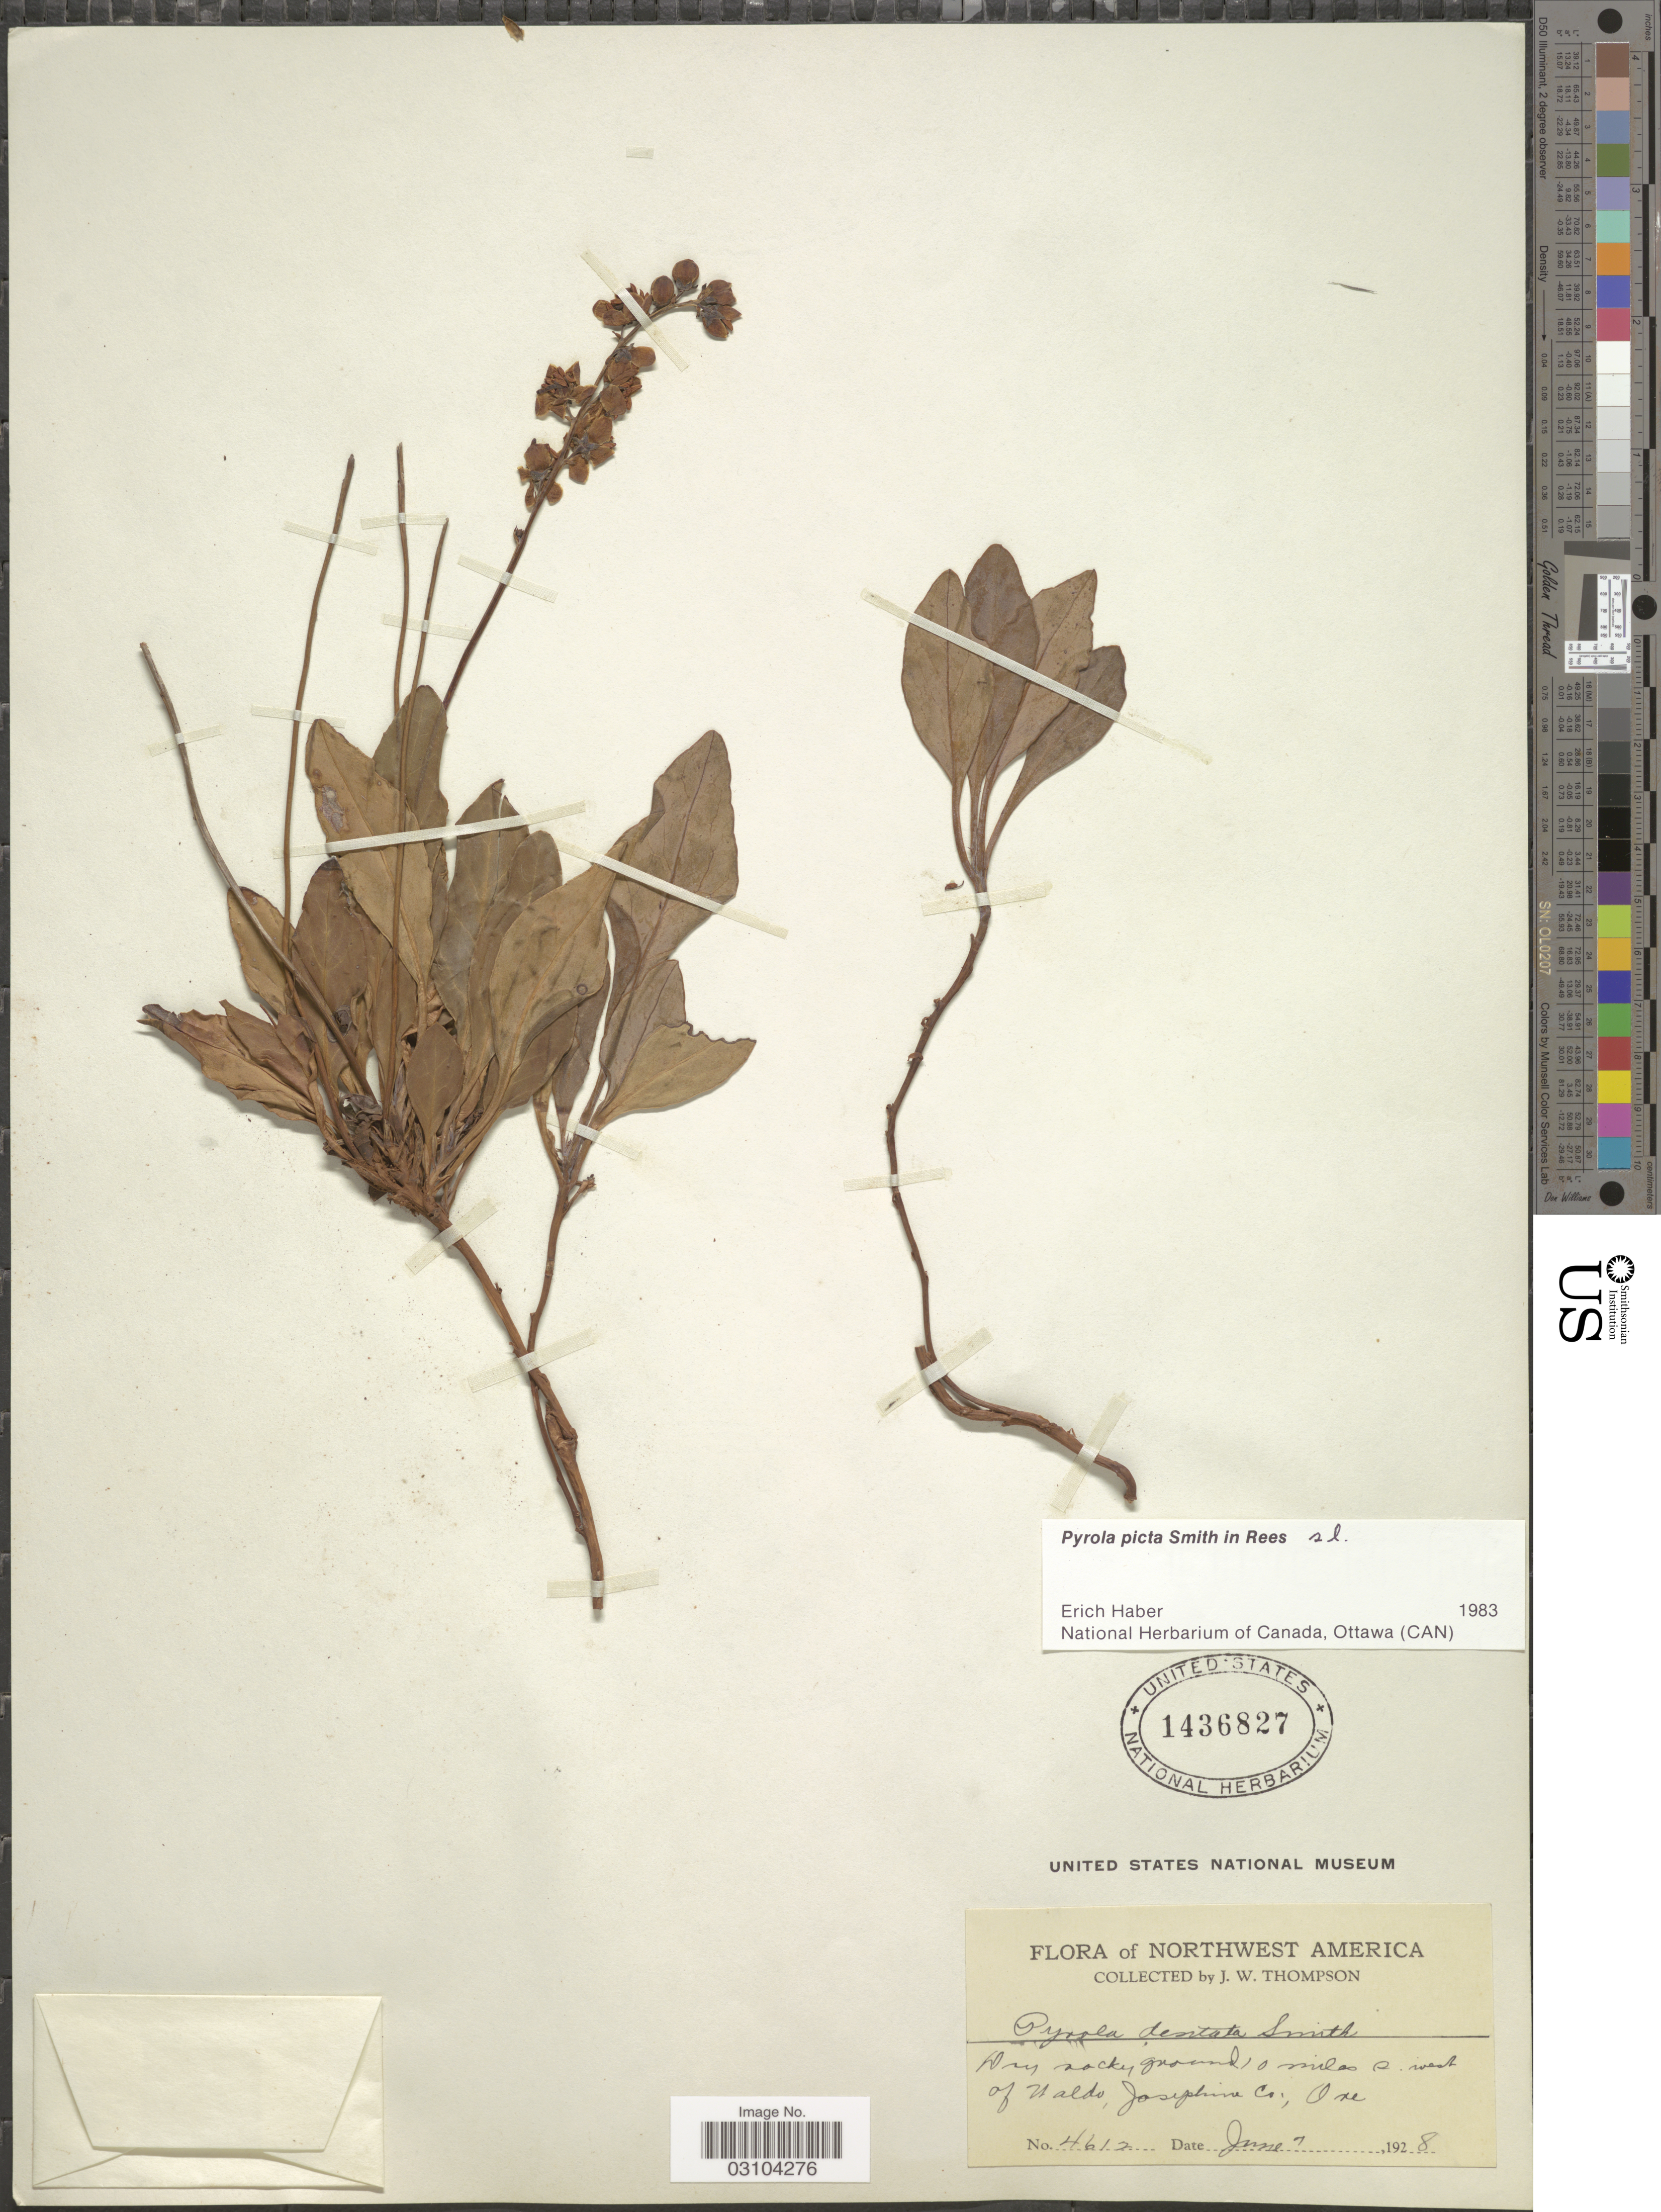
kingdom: Plantae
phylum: Tracheophyta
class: Magnoliopsida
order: Ericales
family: Ericaceae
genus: Pyrola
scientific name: Pyrola picta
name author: Sm. in Rees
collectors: J. Thompson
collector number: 4612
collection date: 1928-06-07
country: United States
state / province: Oregon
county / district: Josephine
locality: Northwest America, Dry rocky ground 10 miles s. west of Waldo, Josephine Co.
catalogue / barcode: US 1436827